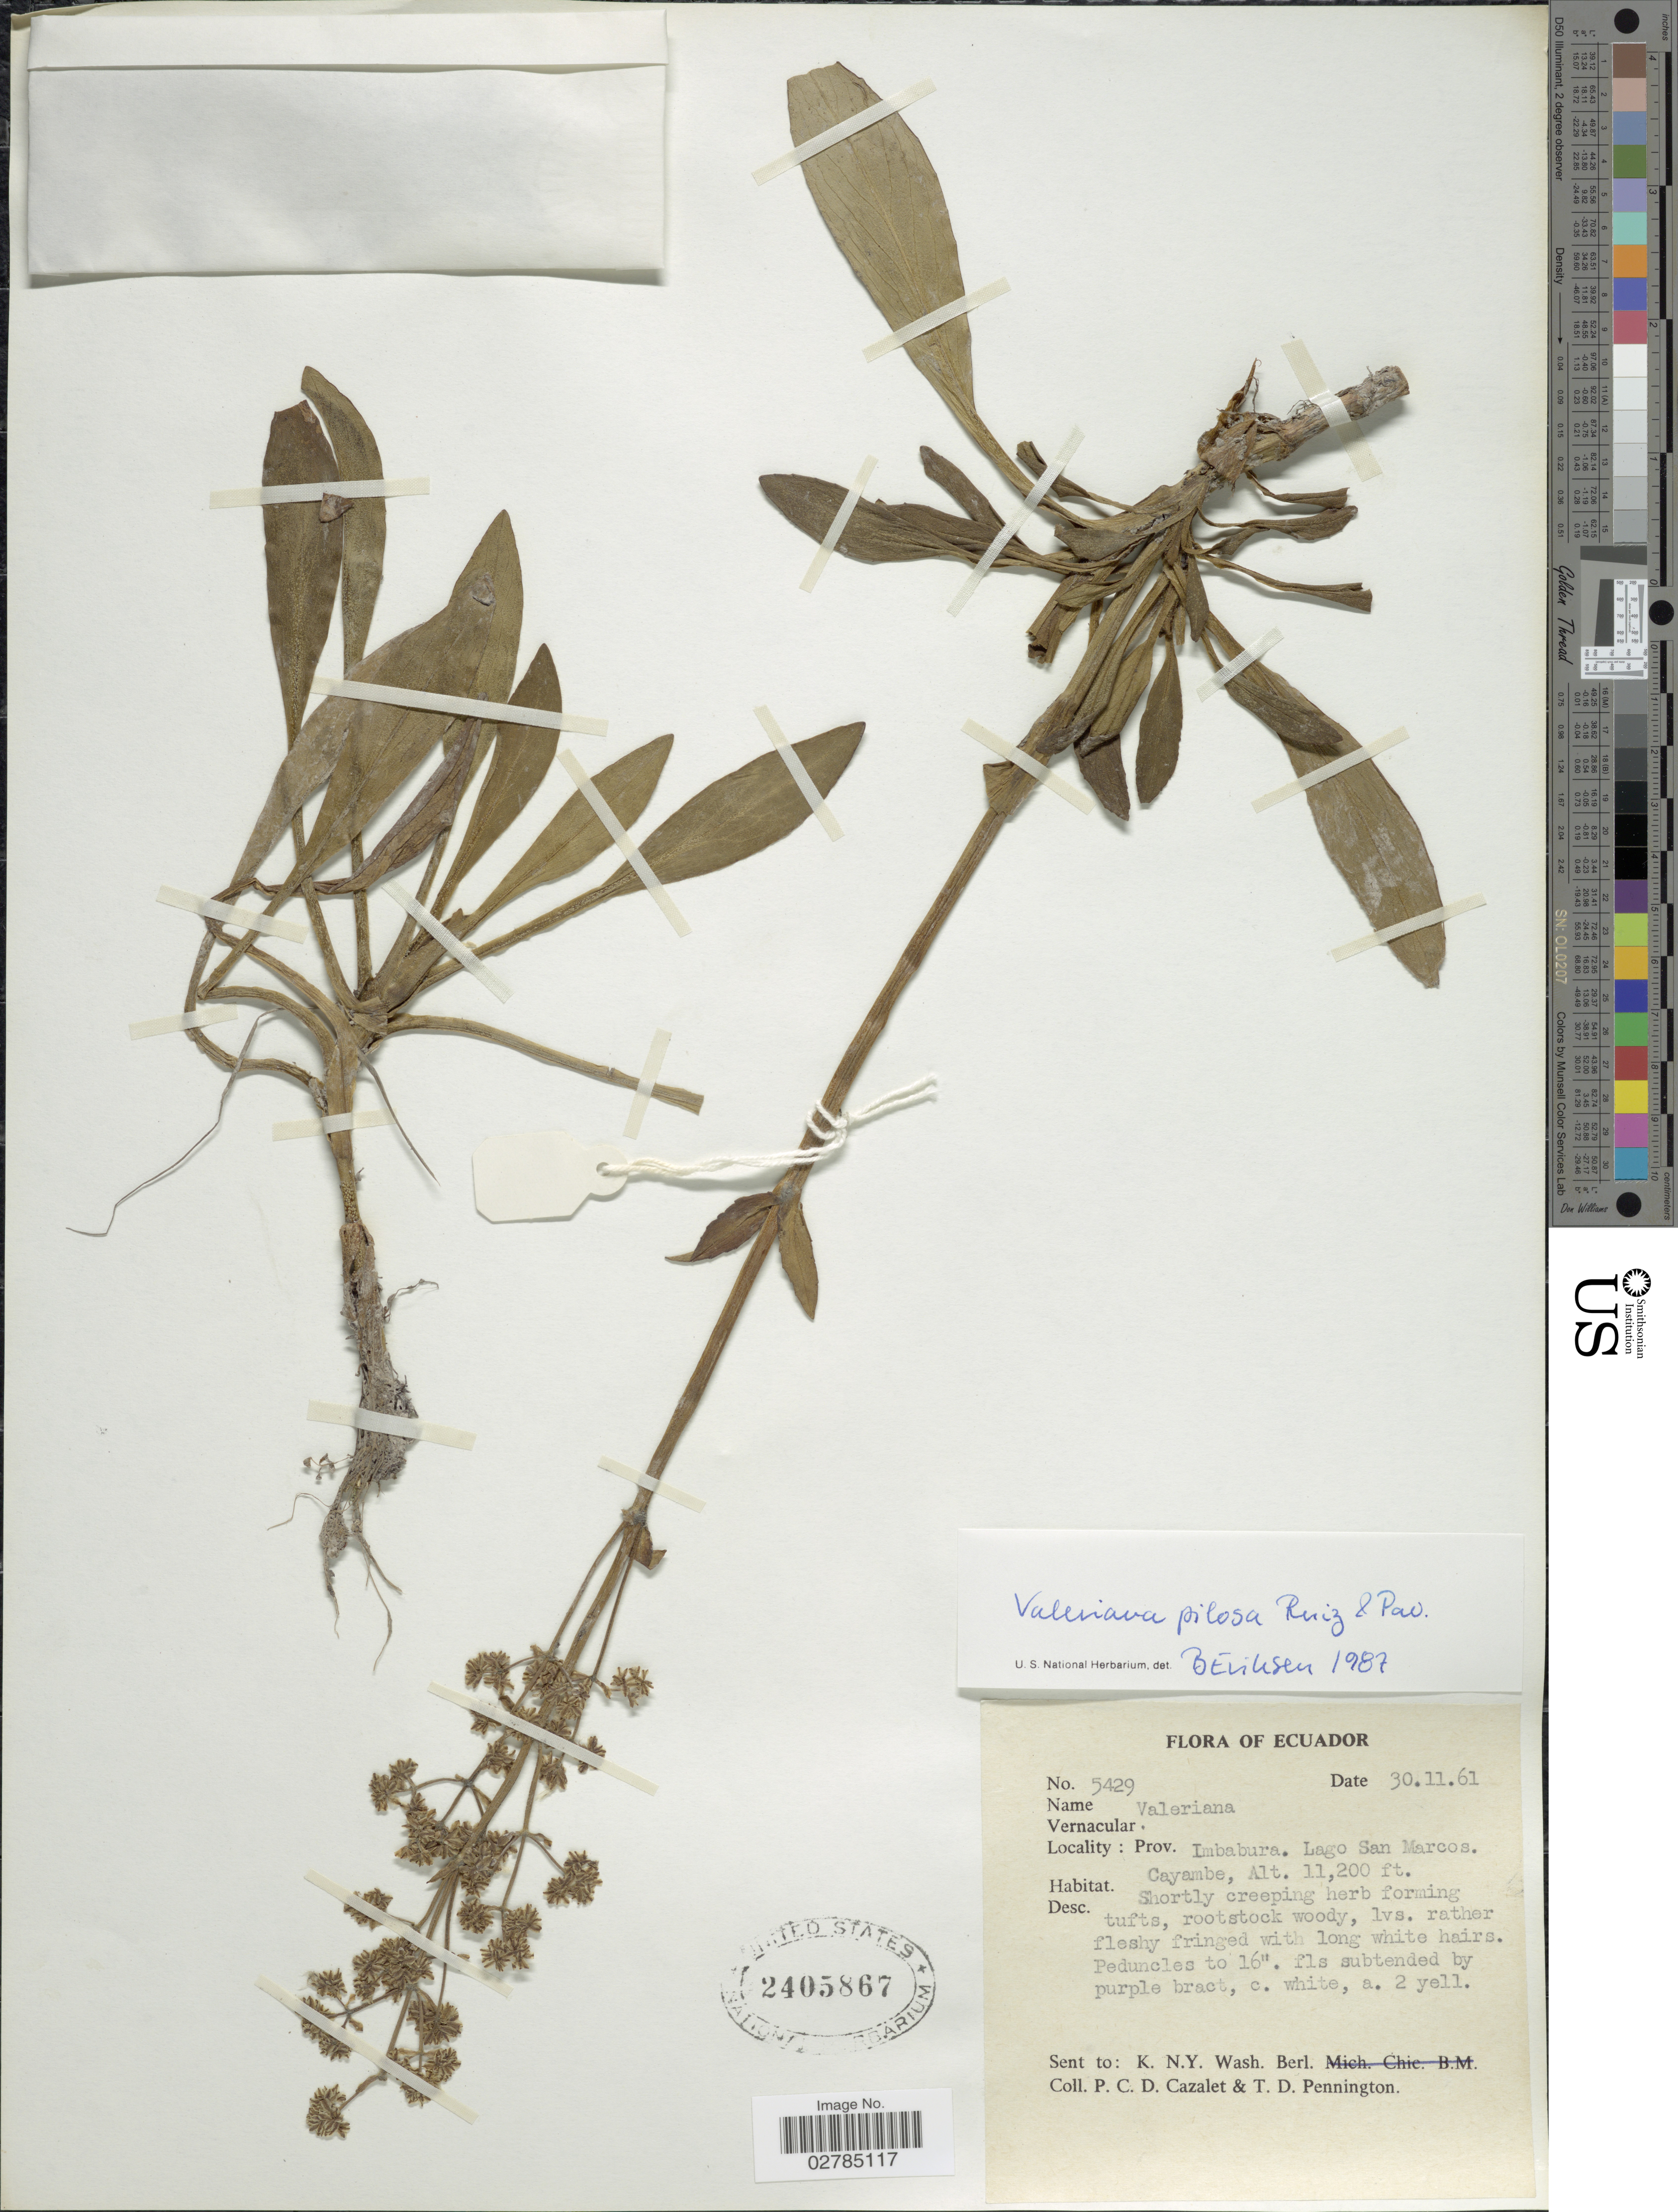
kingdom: Plantae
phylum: Tracheophyta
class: Magnoliopsida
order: Dipsacales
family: Caprifoliaceae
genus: Valeriana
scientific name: Valeriana pilosa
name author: Ruiz & Pav.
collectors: P. C. D. Cazalet & T. D. Pennington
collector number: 5429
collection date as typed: Transcribed d/m/y: 30/11/61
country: Ecuador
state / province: Imbabura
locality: Lago San Marcos, Cayambe.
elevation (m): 3414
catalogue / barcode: US 2405867